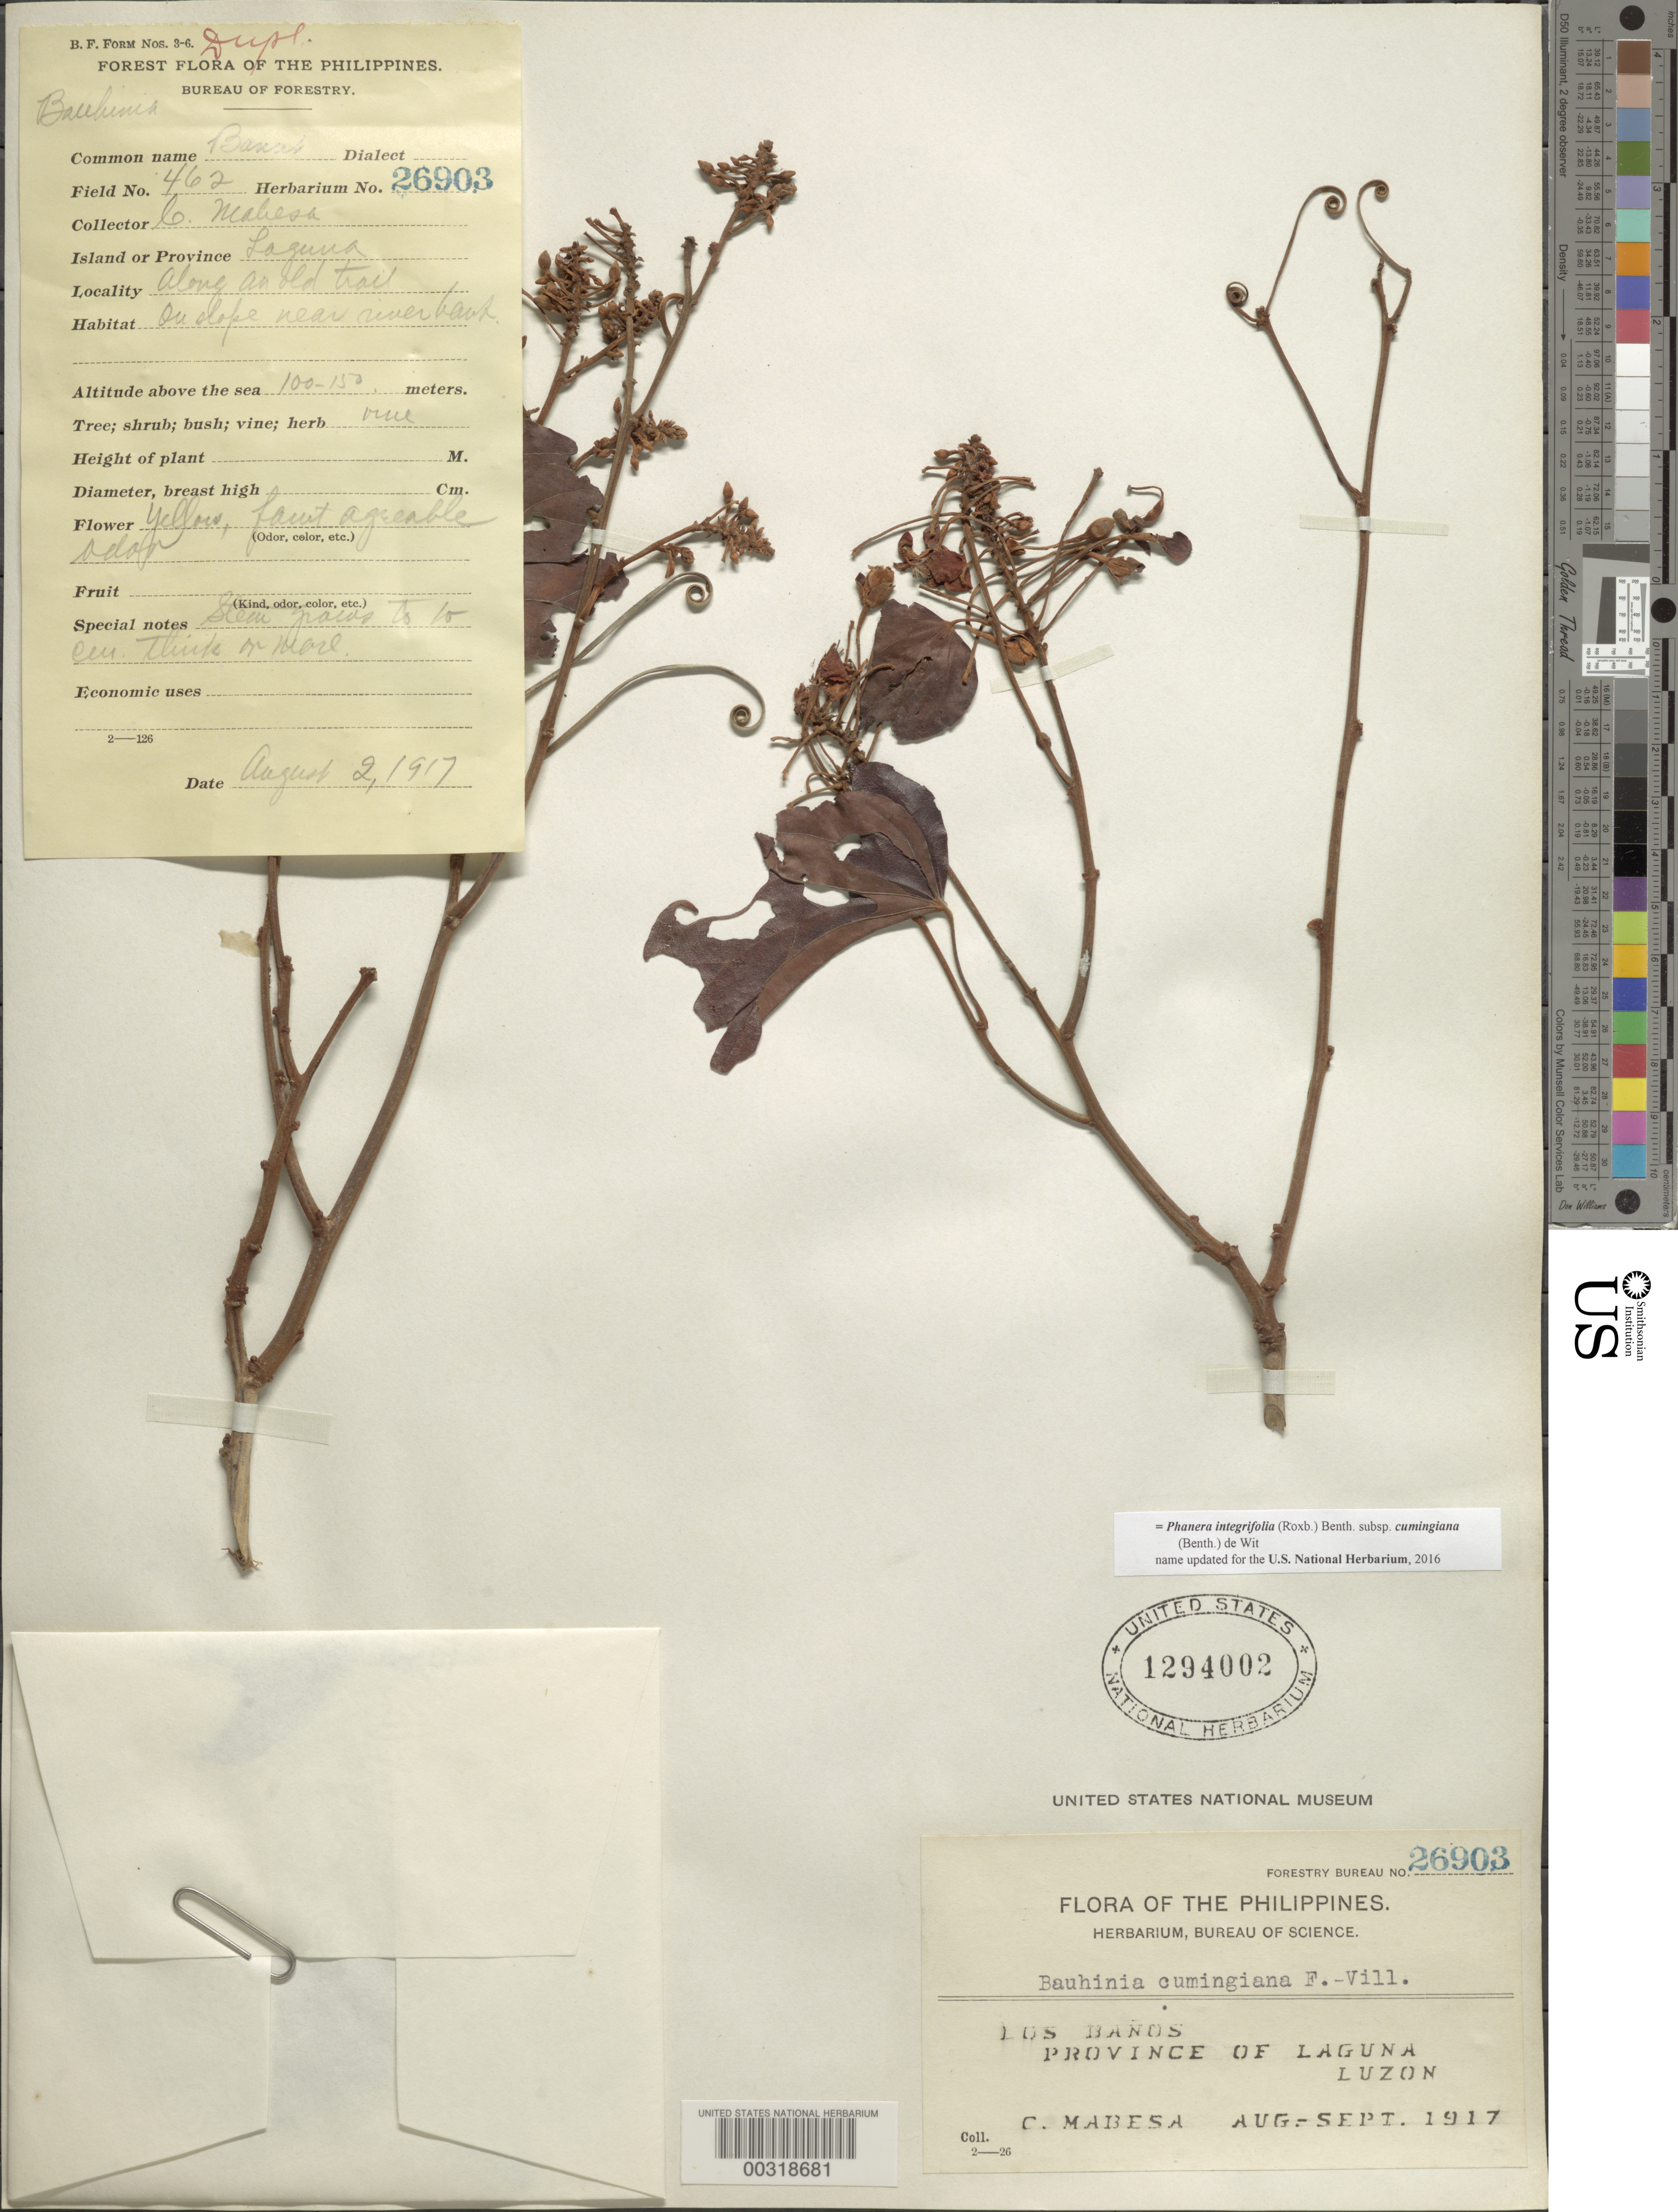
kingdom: Plantae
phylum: Tracheophyta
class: Magnoliopsida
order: Fabales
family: Fabaceae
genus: Phanera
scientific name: Phanera integrifolia subsp. cumingiana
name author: (Benth.) de Wit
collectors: C. Mabesa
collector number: Forestry Bureau No. 26903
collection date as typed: Aug 1917 to -- Sep 1917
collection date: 1917-08/1917-09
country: Philippines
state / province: Calabarzon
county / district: Laguna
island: Luzon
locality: Los banos, along an old trail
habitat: On slope near riverbank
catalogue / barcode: US 1294002